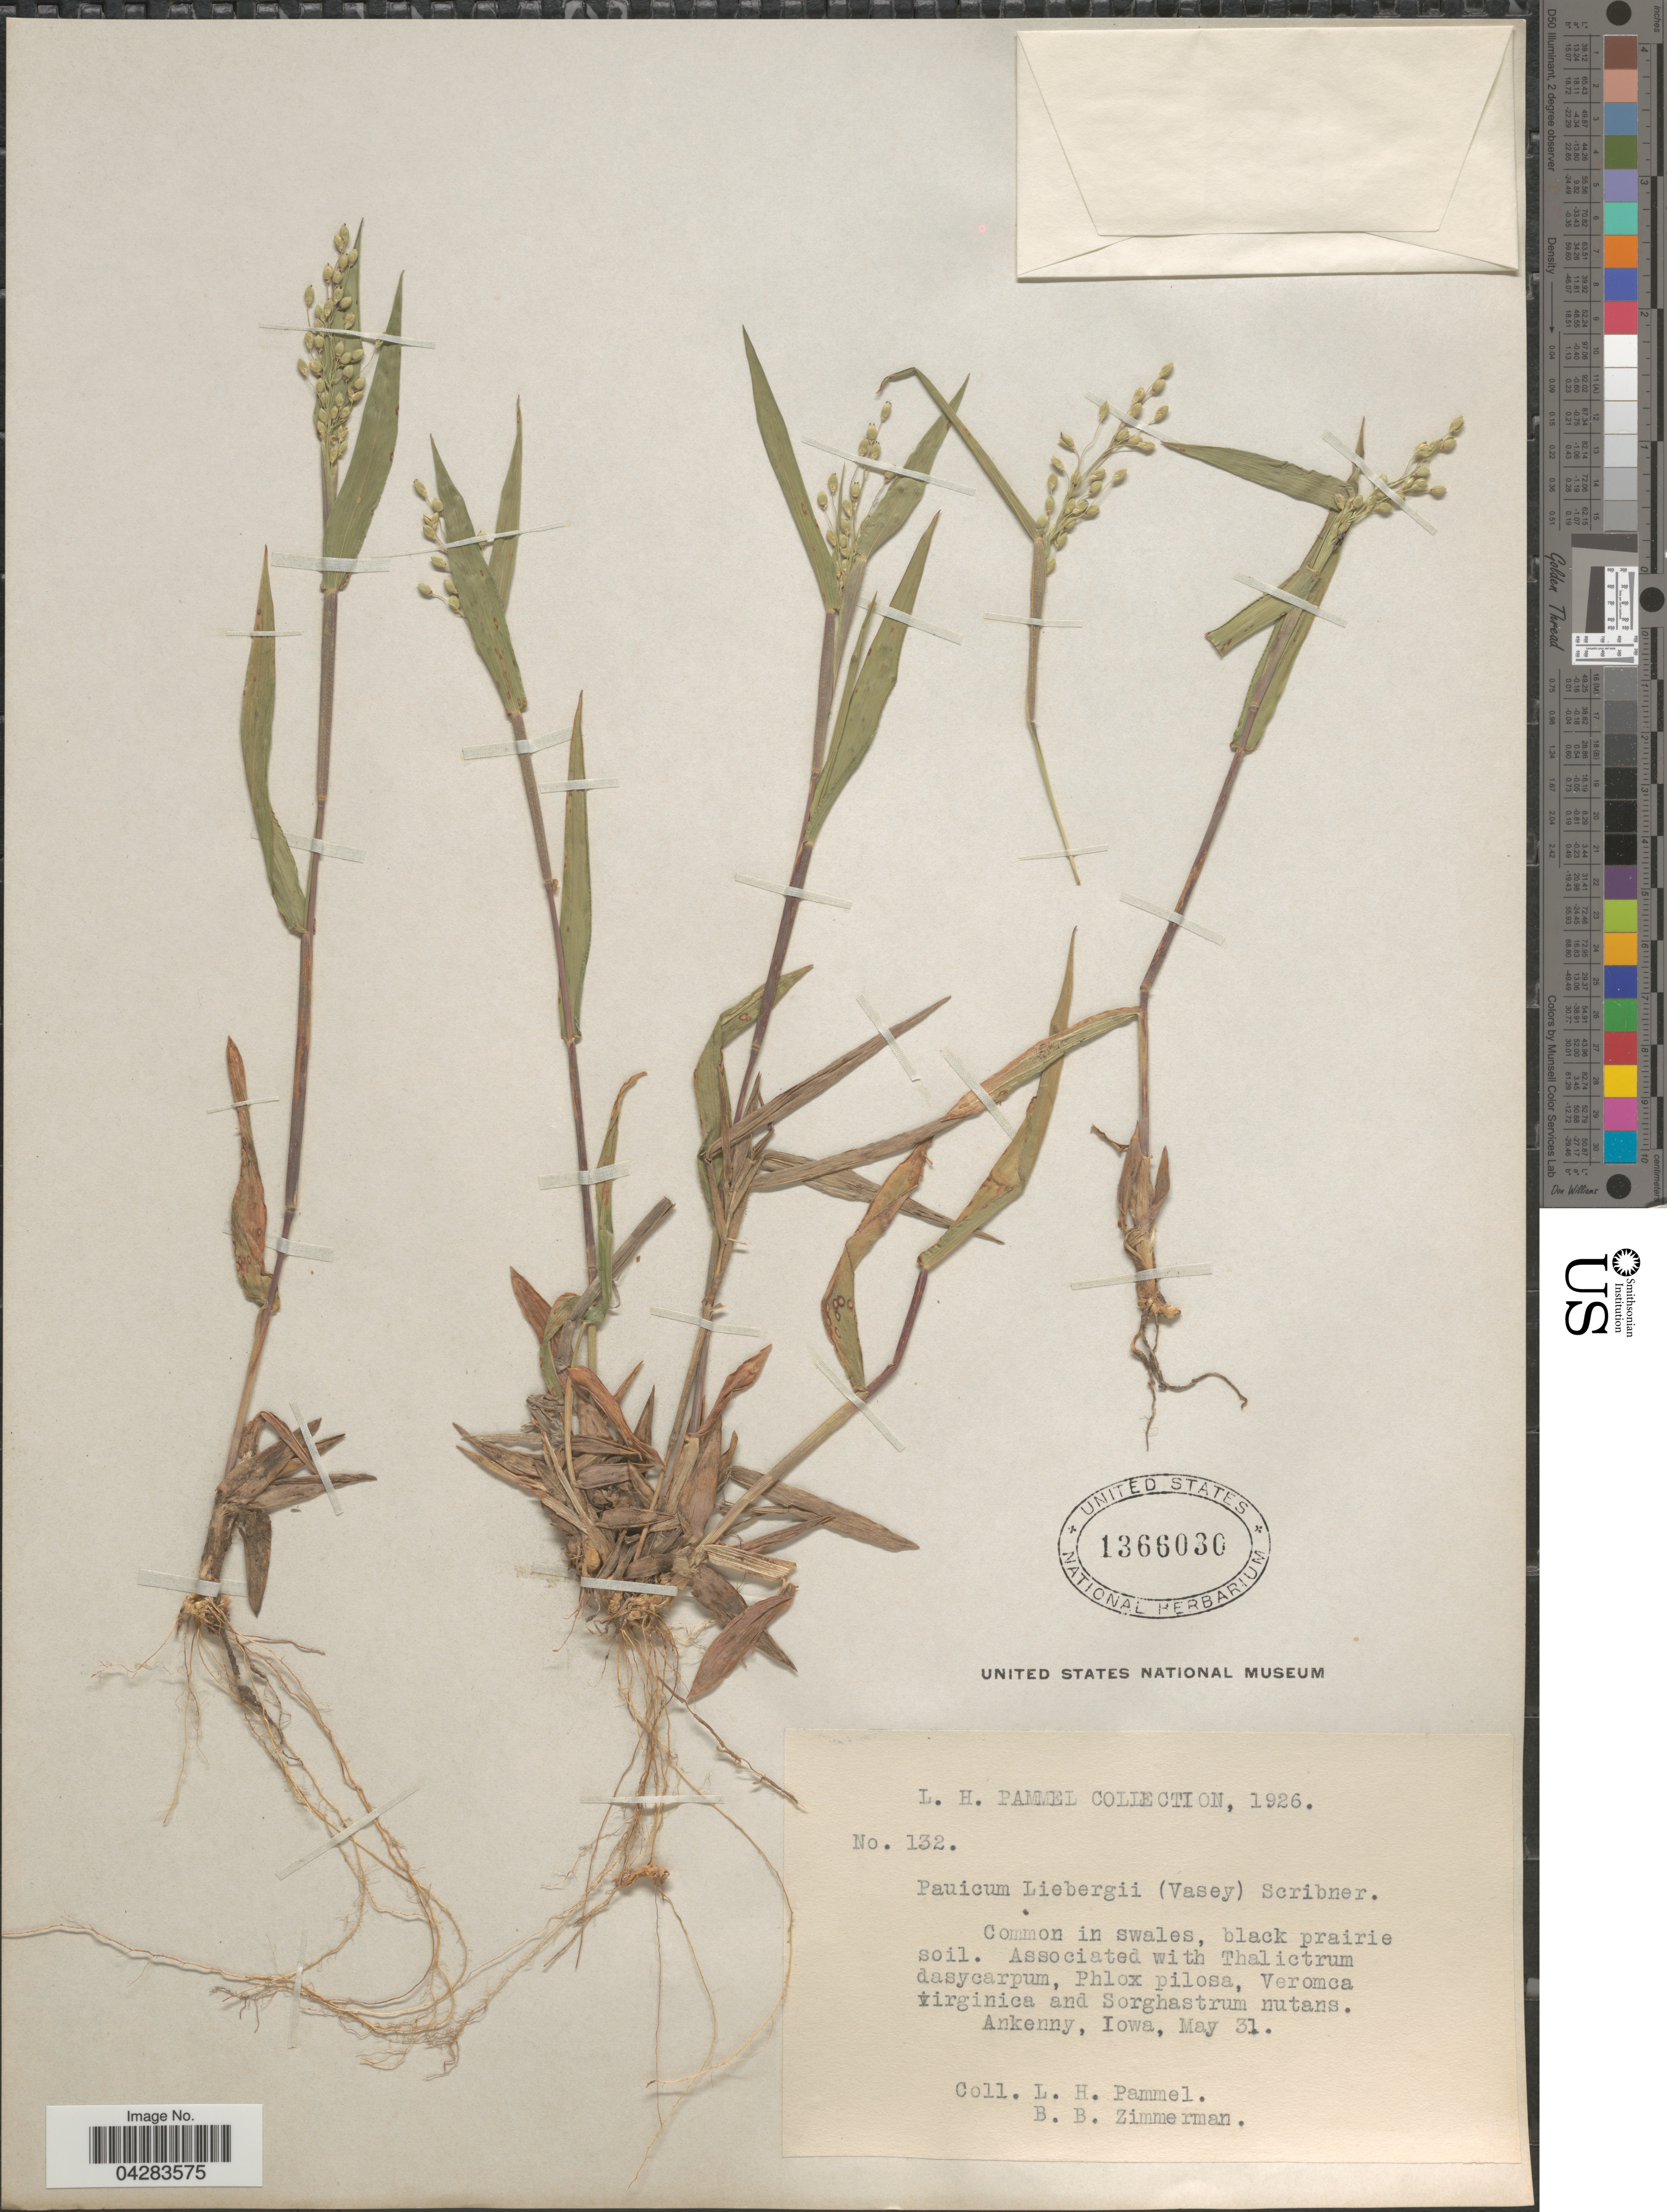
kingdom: Plantae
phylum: Tracheophyta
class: Liliopsida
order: Poales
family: Poaceae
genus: Dichanthelium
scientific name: Dichanthelium oligosanthes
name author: (Schult.) Gould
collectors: L. Pammel & B. Zimmerman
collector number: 132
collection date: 1926-05-31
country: United States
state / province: Iowa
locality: Ankenny.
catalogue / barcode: US 1366030